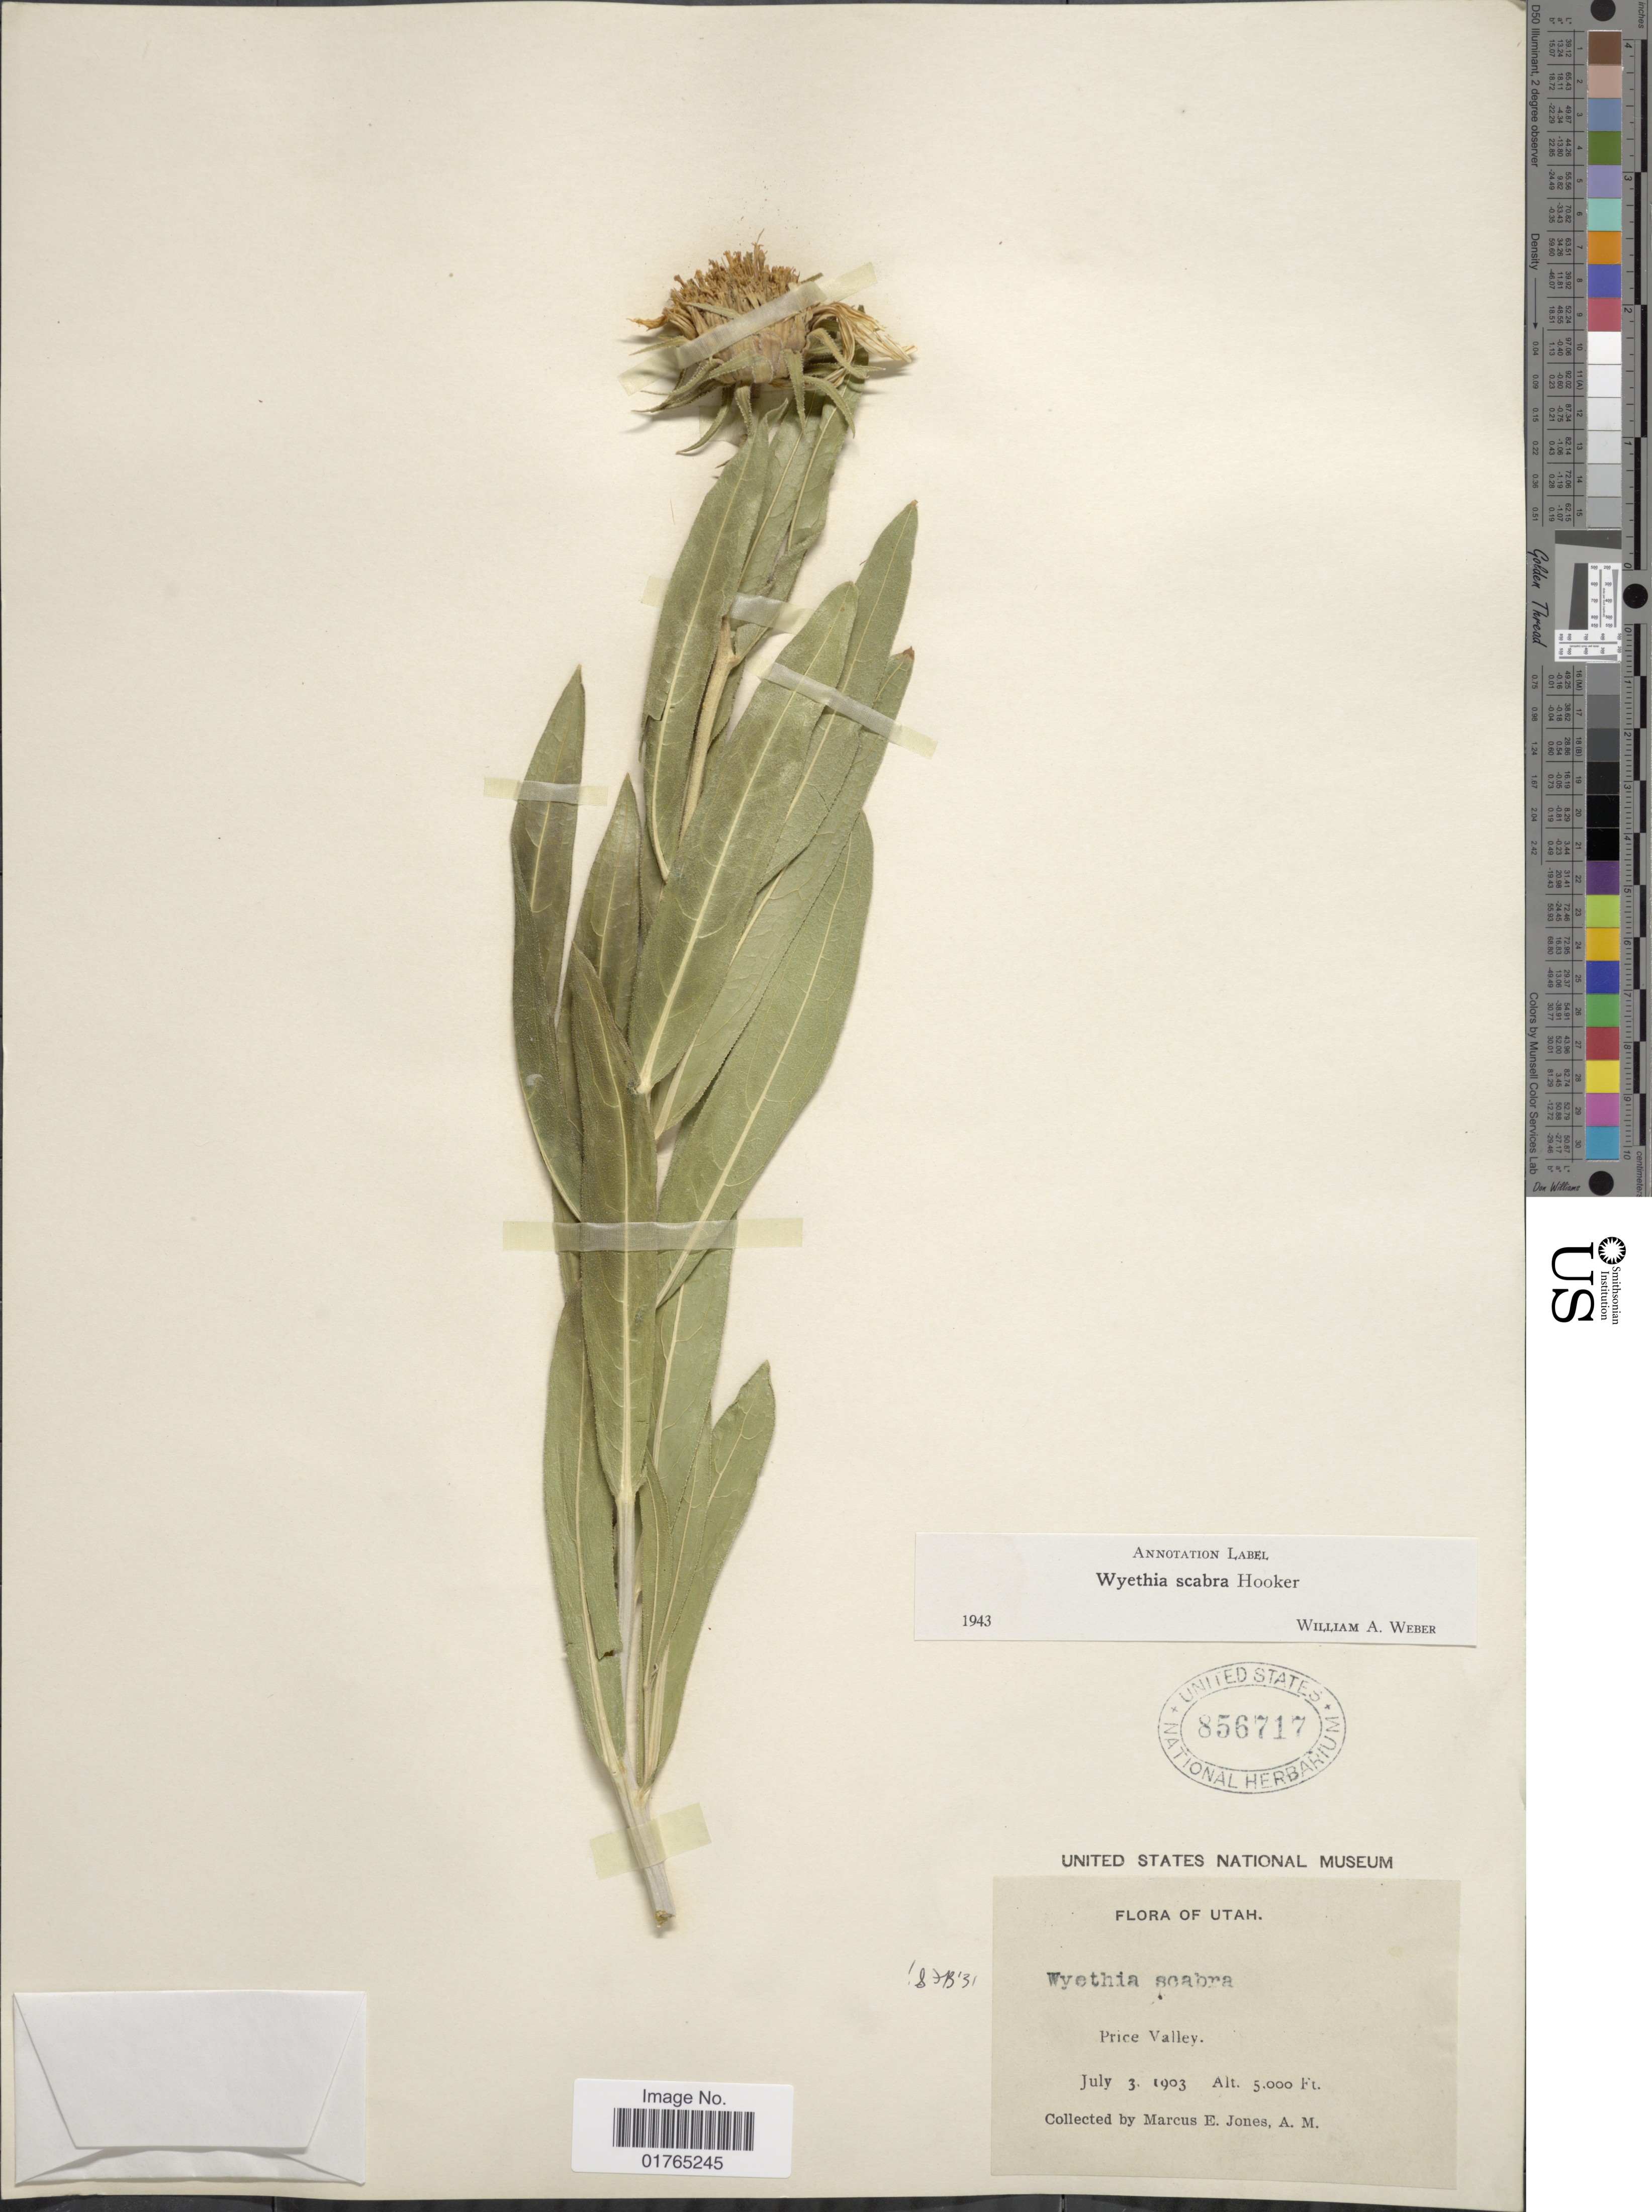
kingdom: Plantae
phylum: Tracheophyta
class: Magnoliopsida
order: Asterales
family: Asteraceae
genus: Wyethia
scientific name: Wyethia scabra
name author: Hook.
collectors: M. E. Jones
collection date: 1903-07-03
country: United States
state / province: Utah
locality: Price Valley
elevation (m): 1524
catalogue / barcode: US 856717